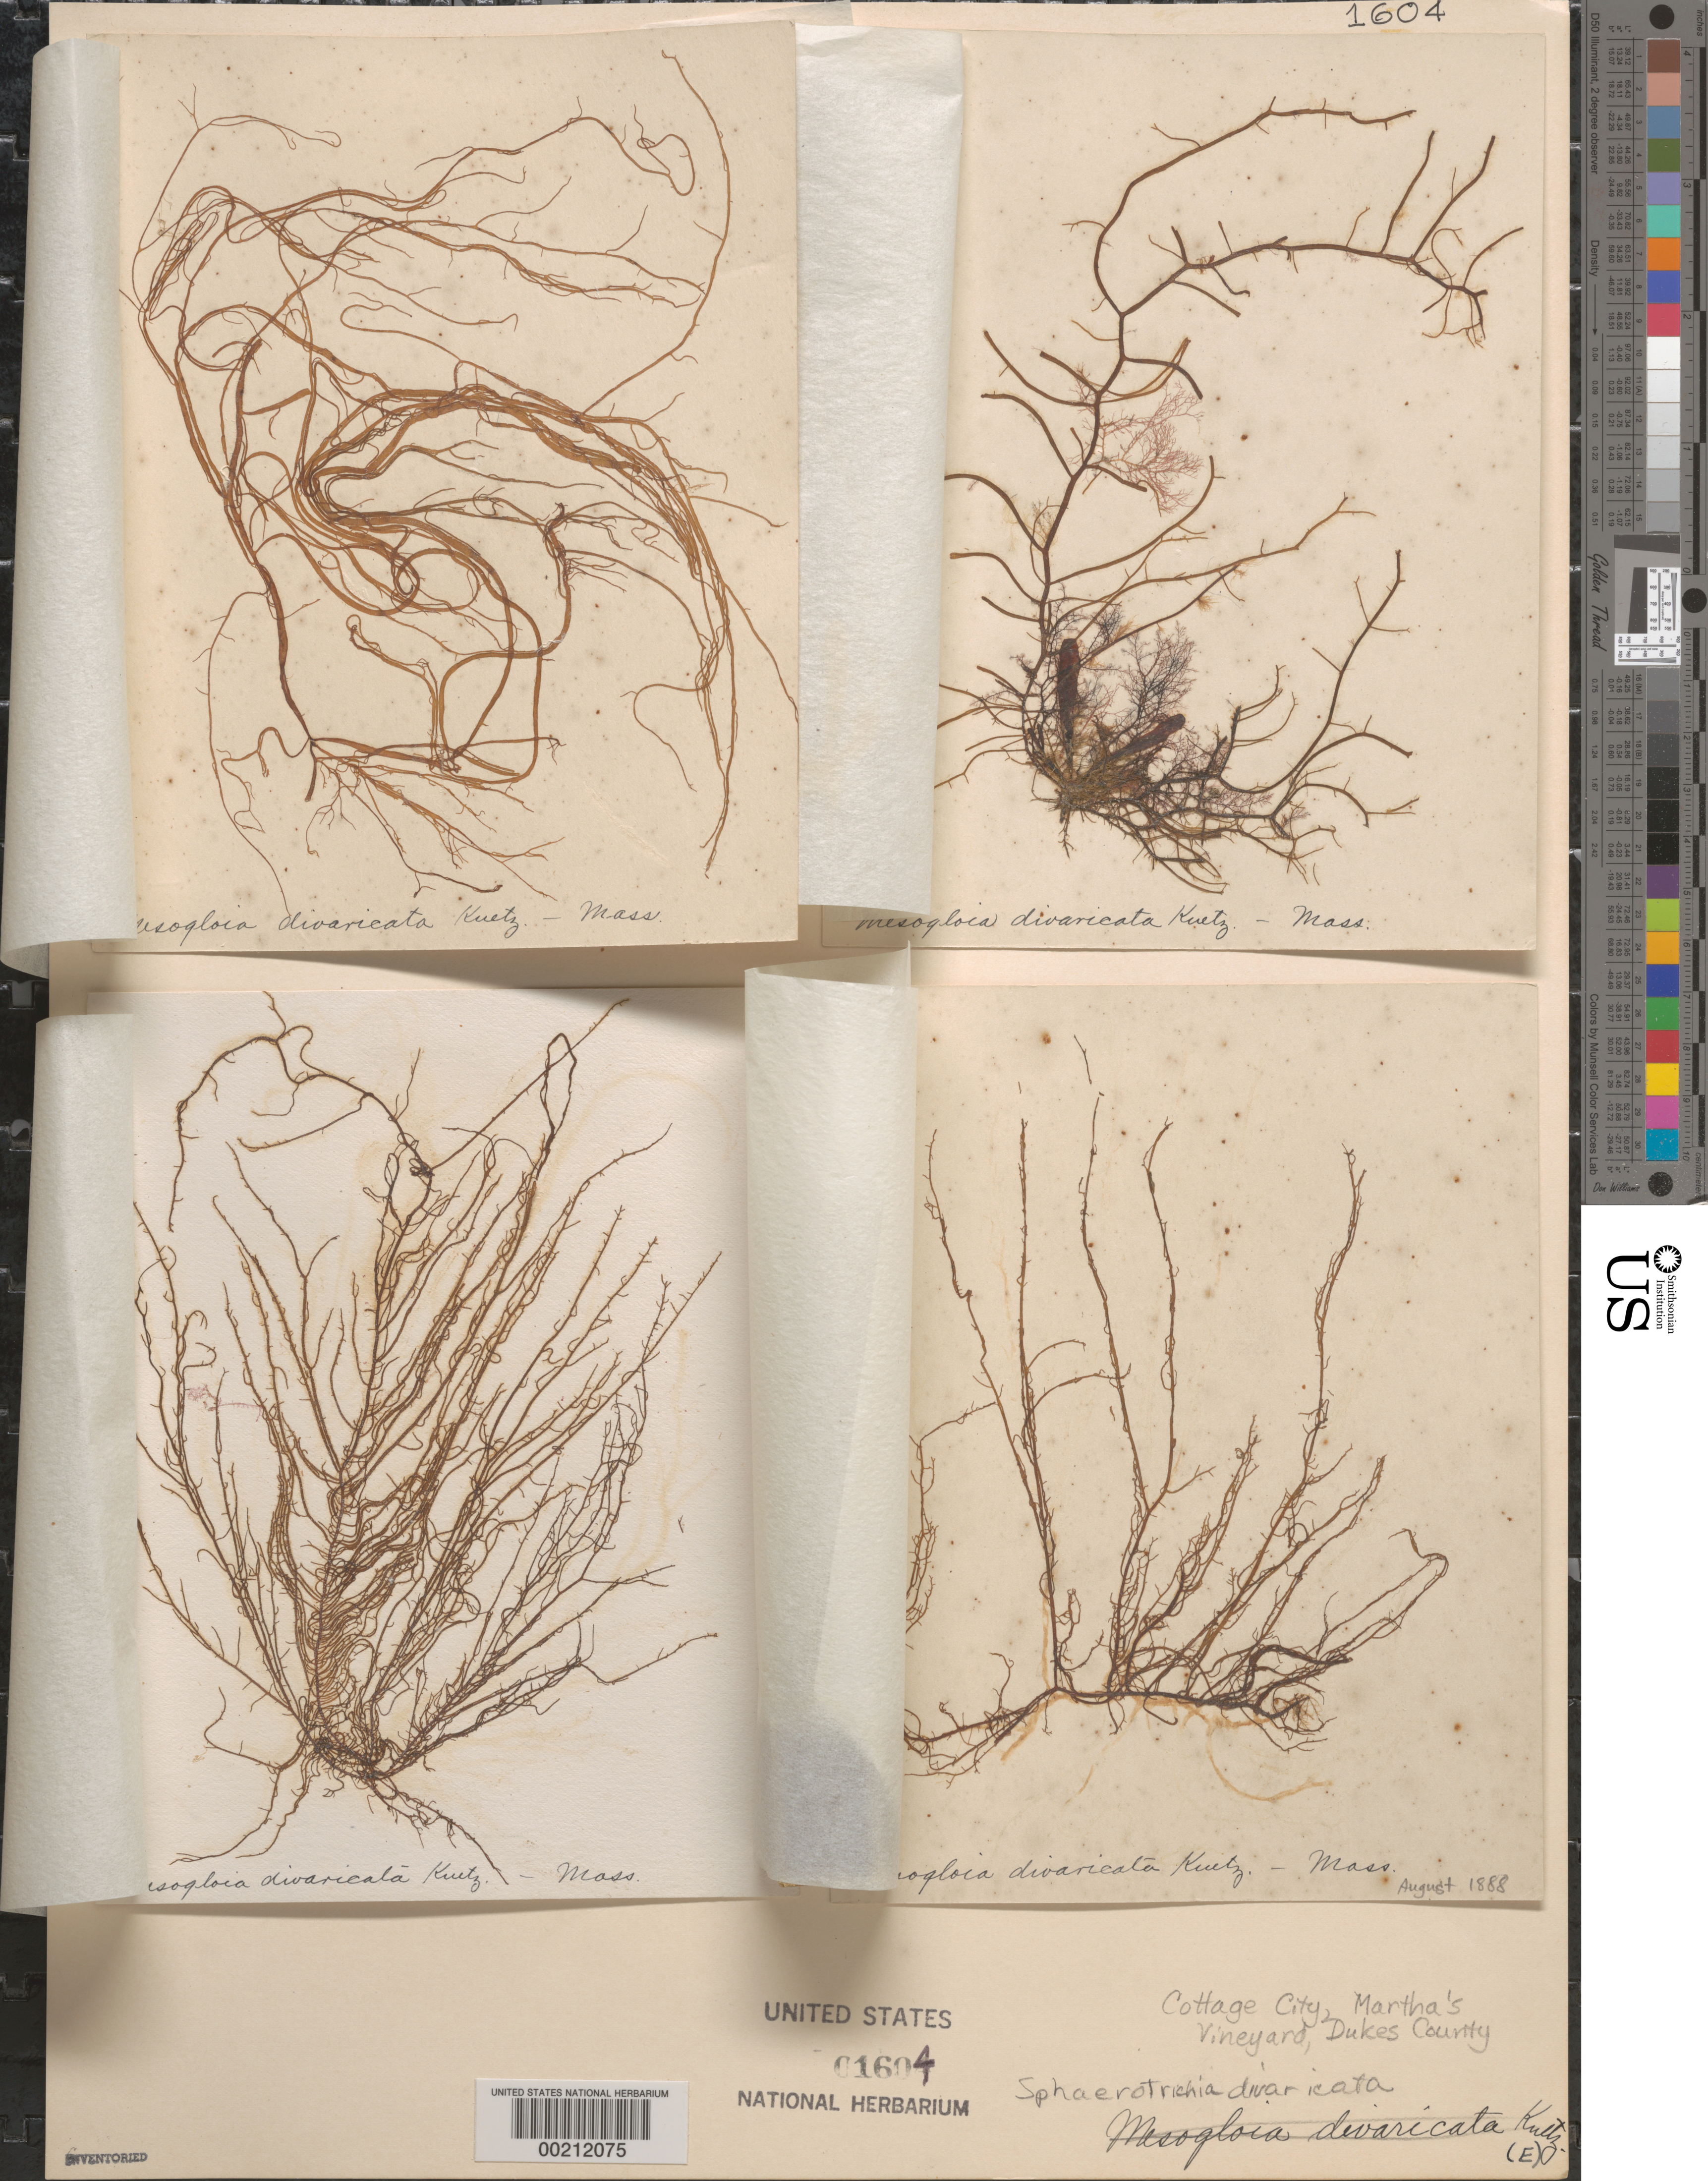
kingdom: Chromista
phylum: Ochrophyta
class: Phaeophyceae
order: Ectocarpales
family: Chordariaceae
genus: Sphaerotrichia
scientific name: Sphaerotrichia divaricata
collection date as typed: Aug 1888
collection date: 1888-08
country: United States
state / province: Massachusetts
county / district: Dukes County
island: Martha's Vineyard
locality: Cottage City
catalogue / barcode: US 1604